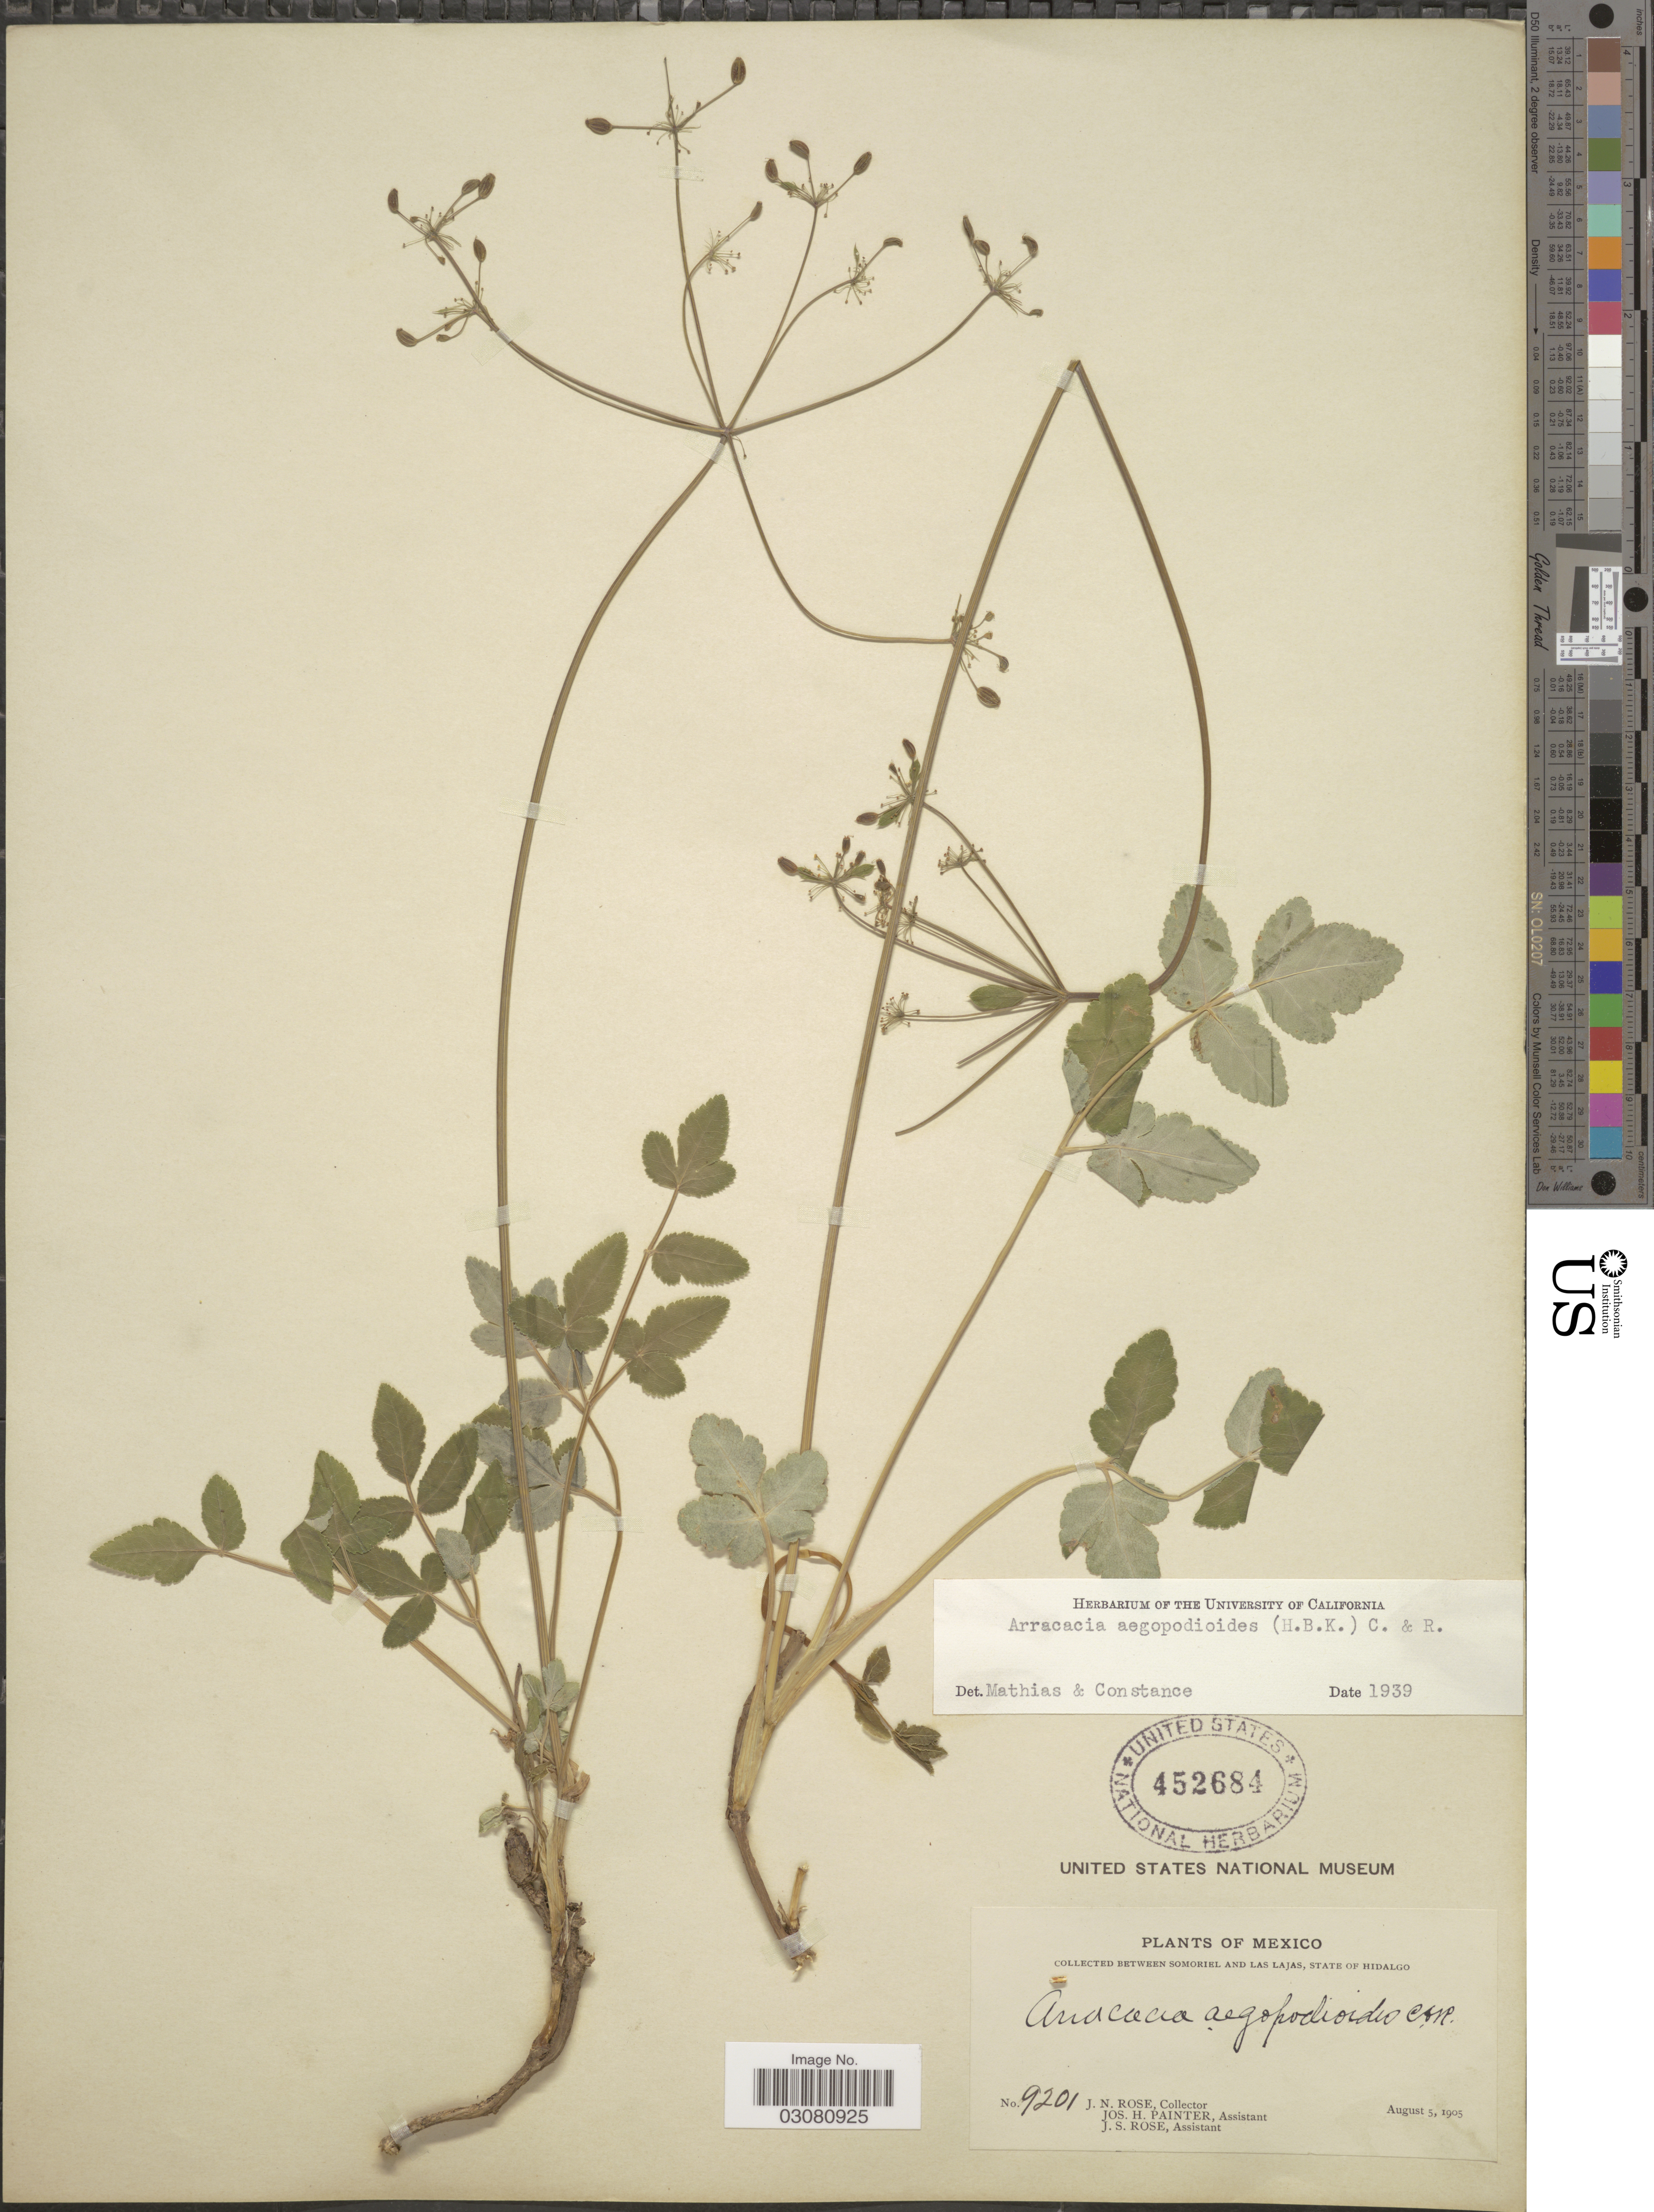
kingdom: Plantae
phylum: Tracheophyta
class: Magnoliopsida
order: Apiales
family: Apiaceae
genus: Arracacia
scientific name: Arracacia aegopodioides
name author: (Kunth) J.M. Coult. & Rose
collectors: J. N. Rose, J. H. Painter & J. N. Rose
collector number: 9201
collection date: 1905-08-05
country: Mexico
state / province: Hidalgo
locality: Between Somoriel and Las Lajas.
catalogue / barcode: US 452684